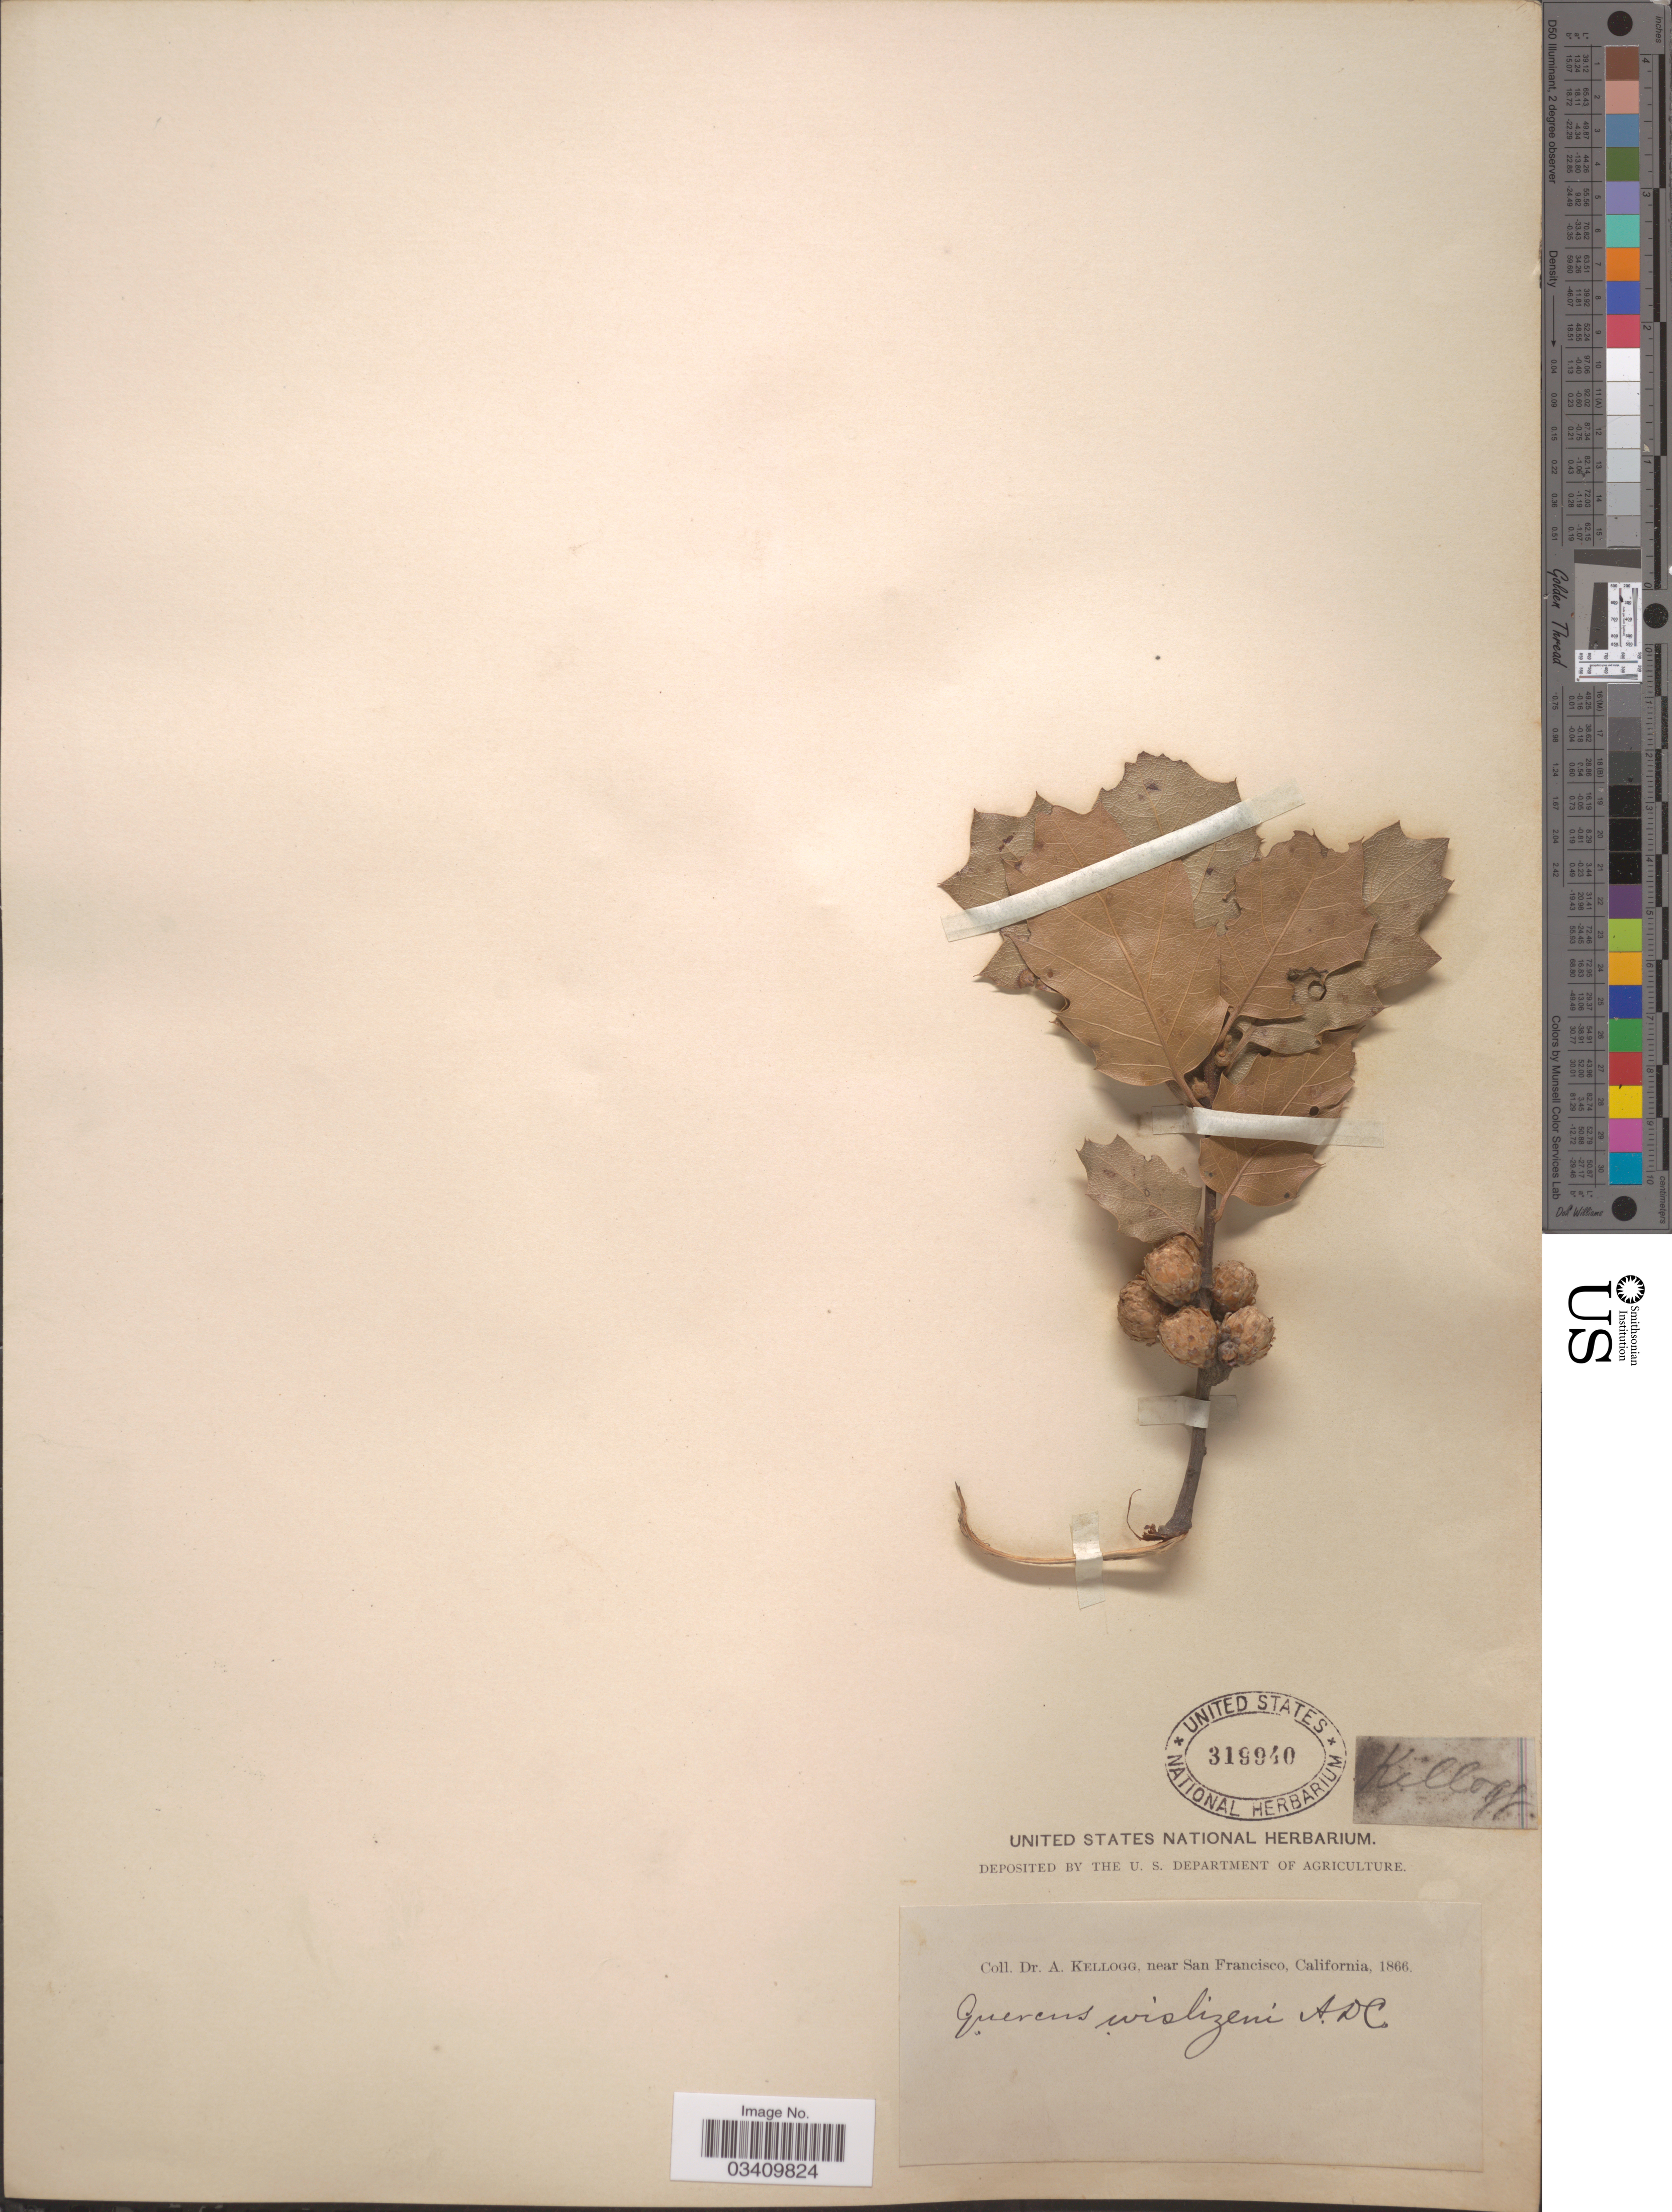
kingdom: Plantae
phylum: Tracheophyta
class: Magnoliopsida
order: Fagales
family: Fagaceae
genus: Quercus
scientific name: Quercus wislizeni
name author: A. DC.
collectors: A. Kellogg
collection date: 1866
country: United States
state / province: California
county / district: San Francisco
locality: Near San Francisco.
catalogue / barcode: US 319940